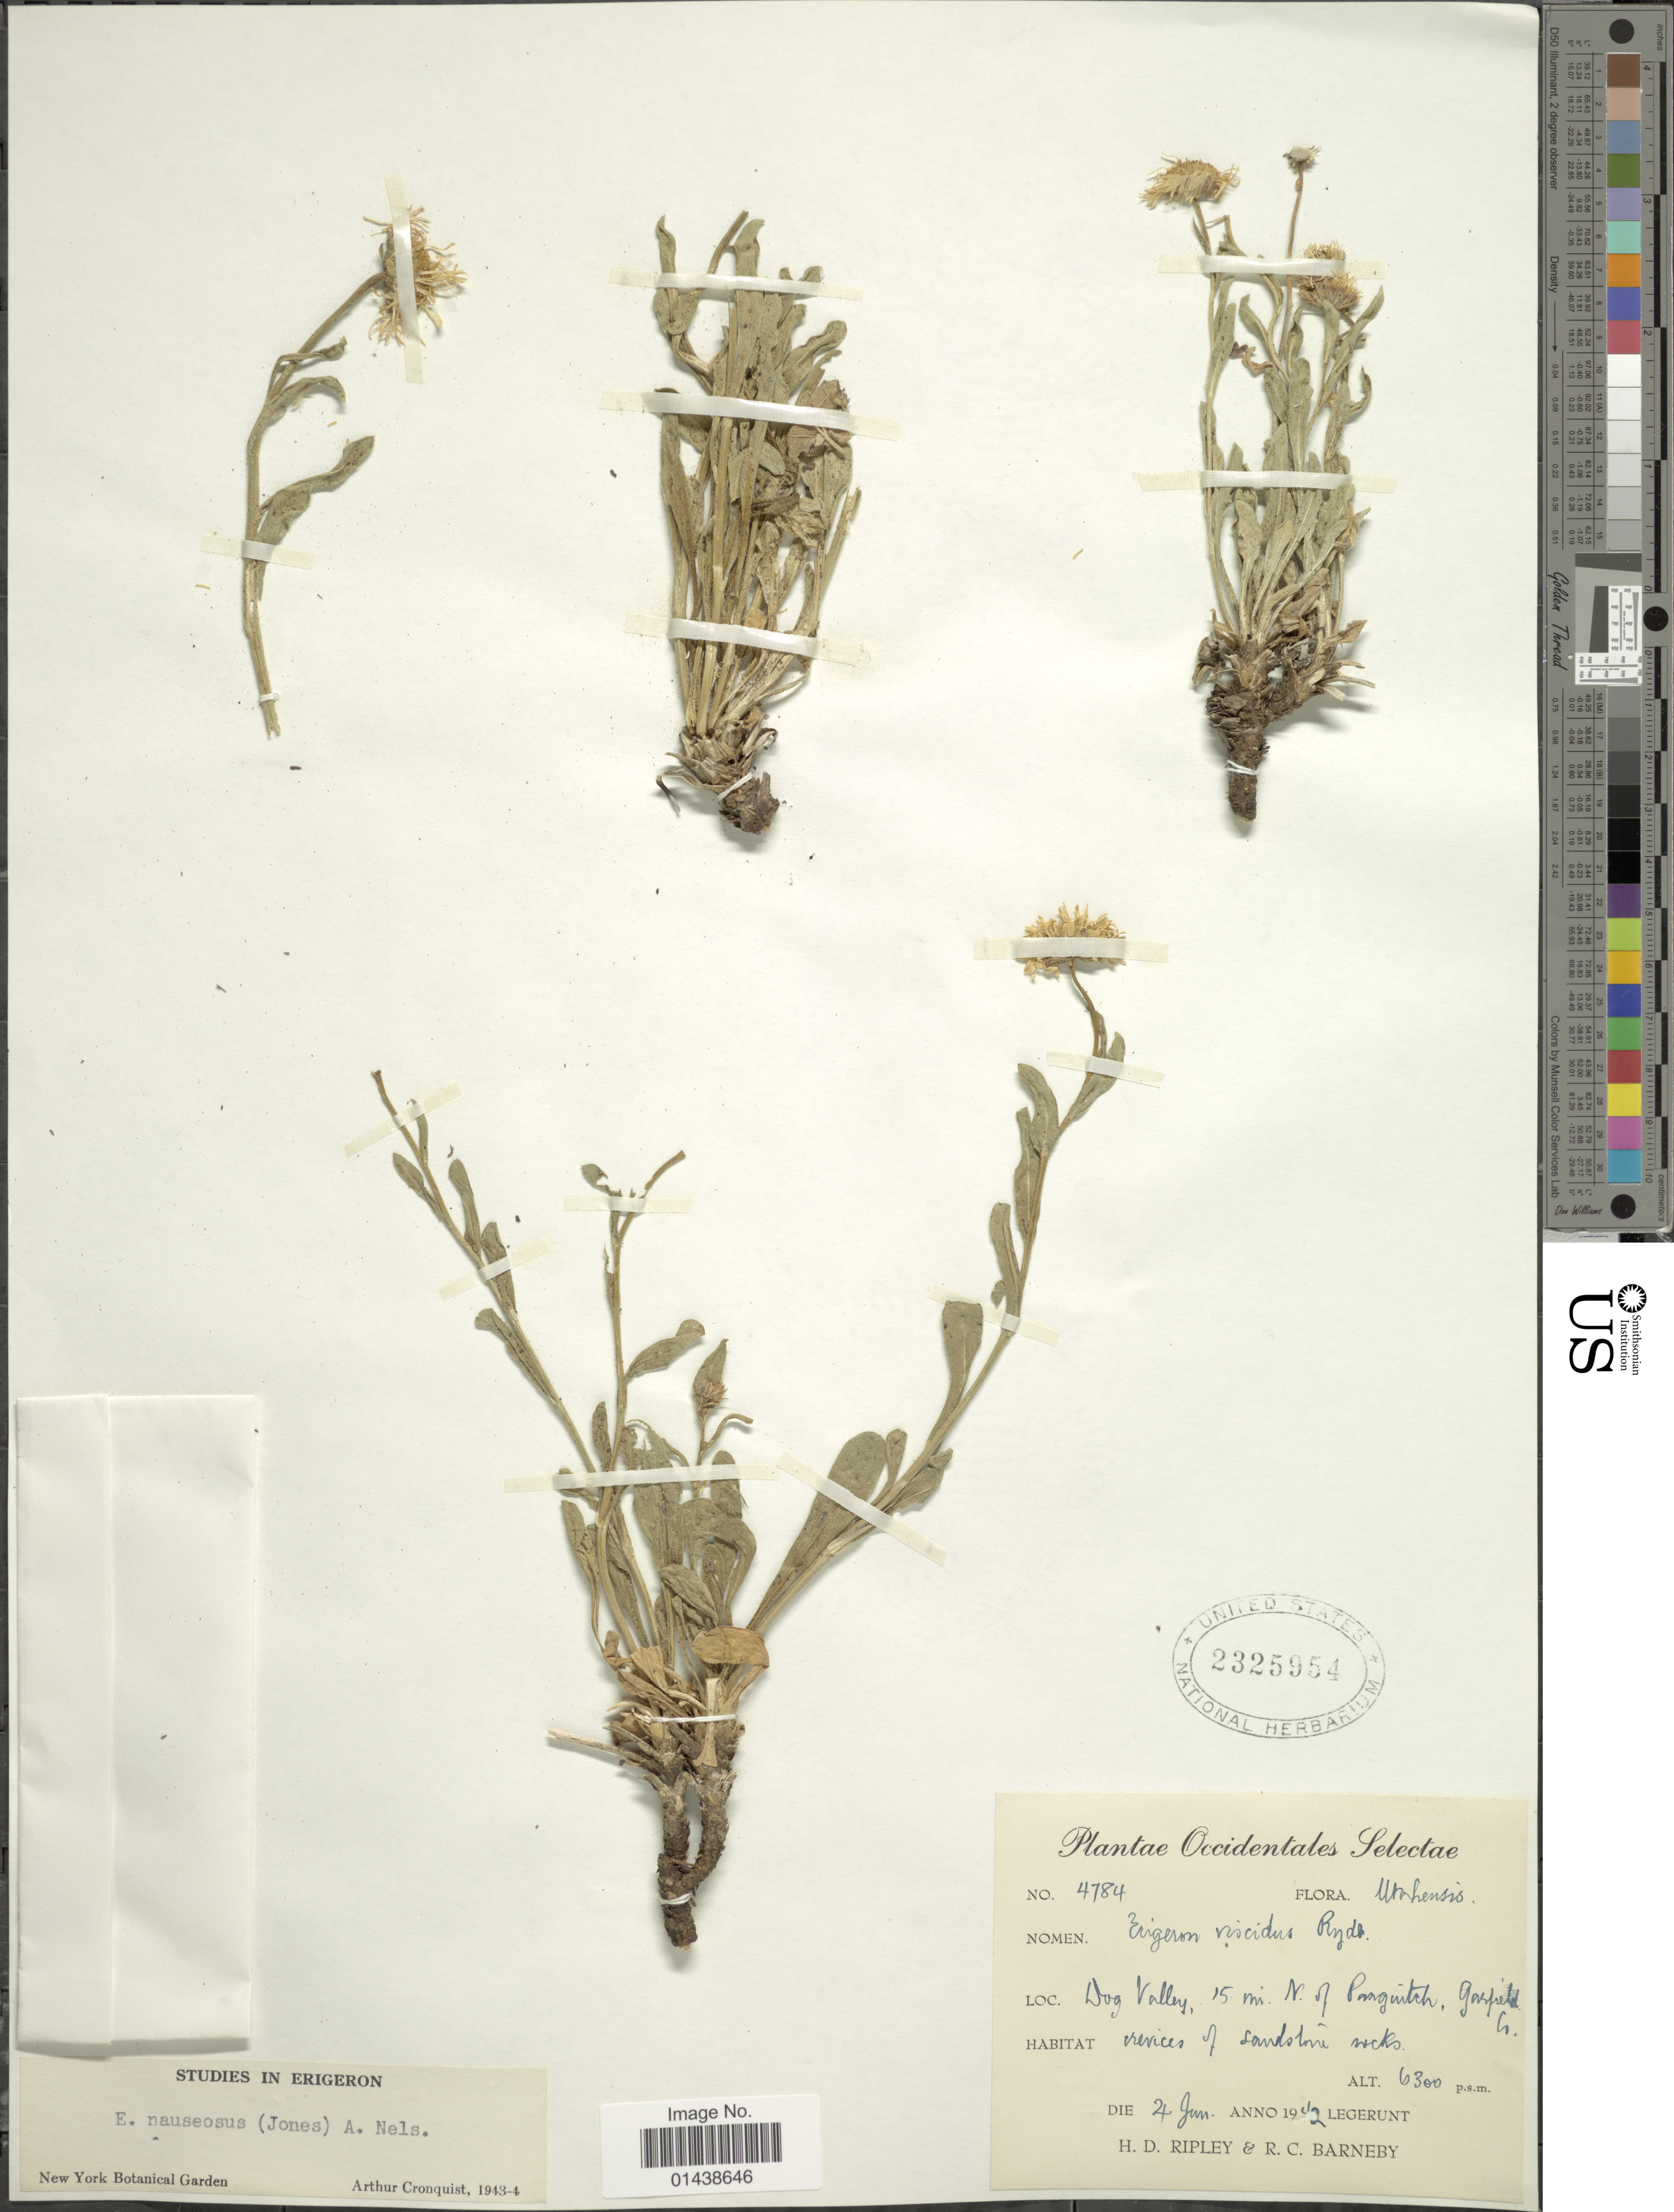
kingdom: Plantae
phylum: Tracheophyta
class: Magnoliopsida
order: Asterales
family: Asteraceae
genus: Erigeron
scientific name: Erigeron nauseosus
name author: (M.E. Jones) A. Nelson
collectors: H. Ripley & R. C. Barneby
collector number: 4784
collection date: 1942-06-04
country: United States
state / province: Utah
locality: Dog Valley, 15 mi. N. of Panguitch, Garfield Co.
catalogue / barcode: US 2325954